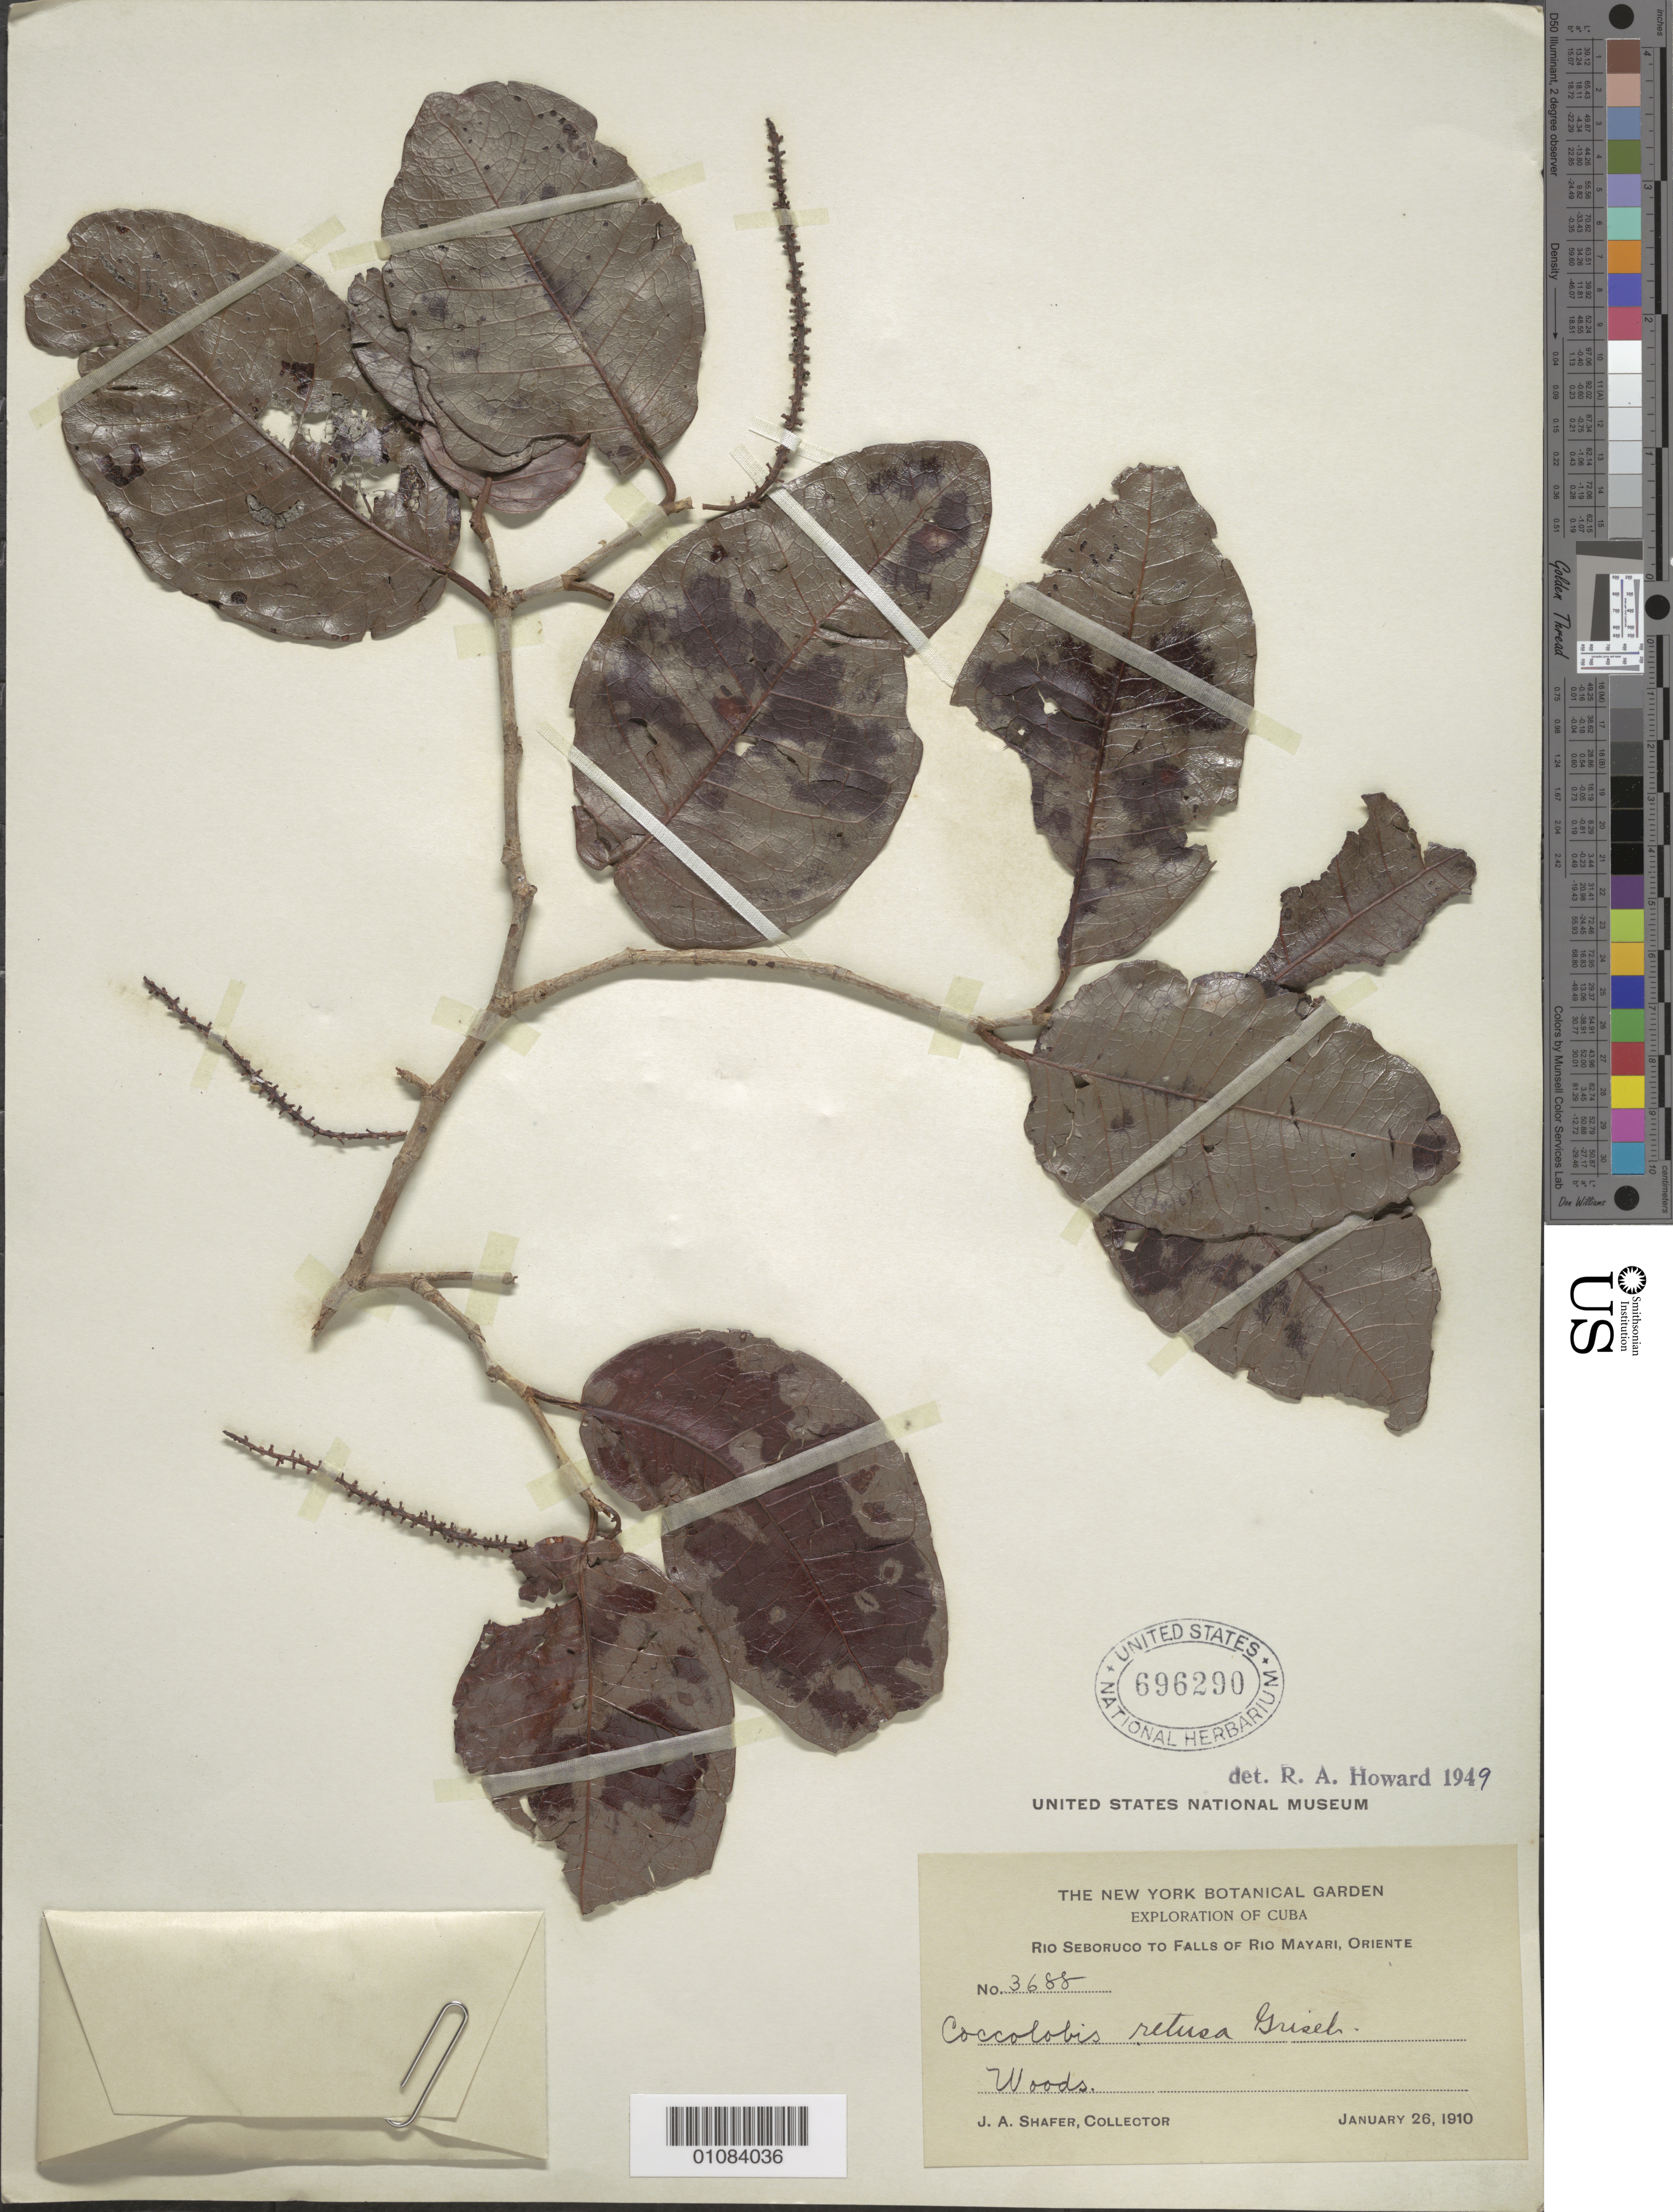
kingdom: Plantae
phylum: Tracheophyta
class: Magnoliopsida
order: Caryophyllales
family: Polygonaceae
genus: Coccoloba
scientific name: Coccoloba retusa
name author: Griseb.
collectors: J. A. Shafer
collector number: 3688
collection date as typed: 26 Jan 1910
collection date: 1910-01-26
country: Cuba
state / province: Holguín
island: Cuba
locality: Oriente: Rio Seboruco to Falls of Rio Mayari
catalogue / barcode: US 696290